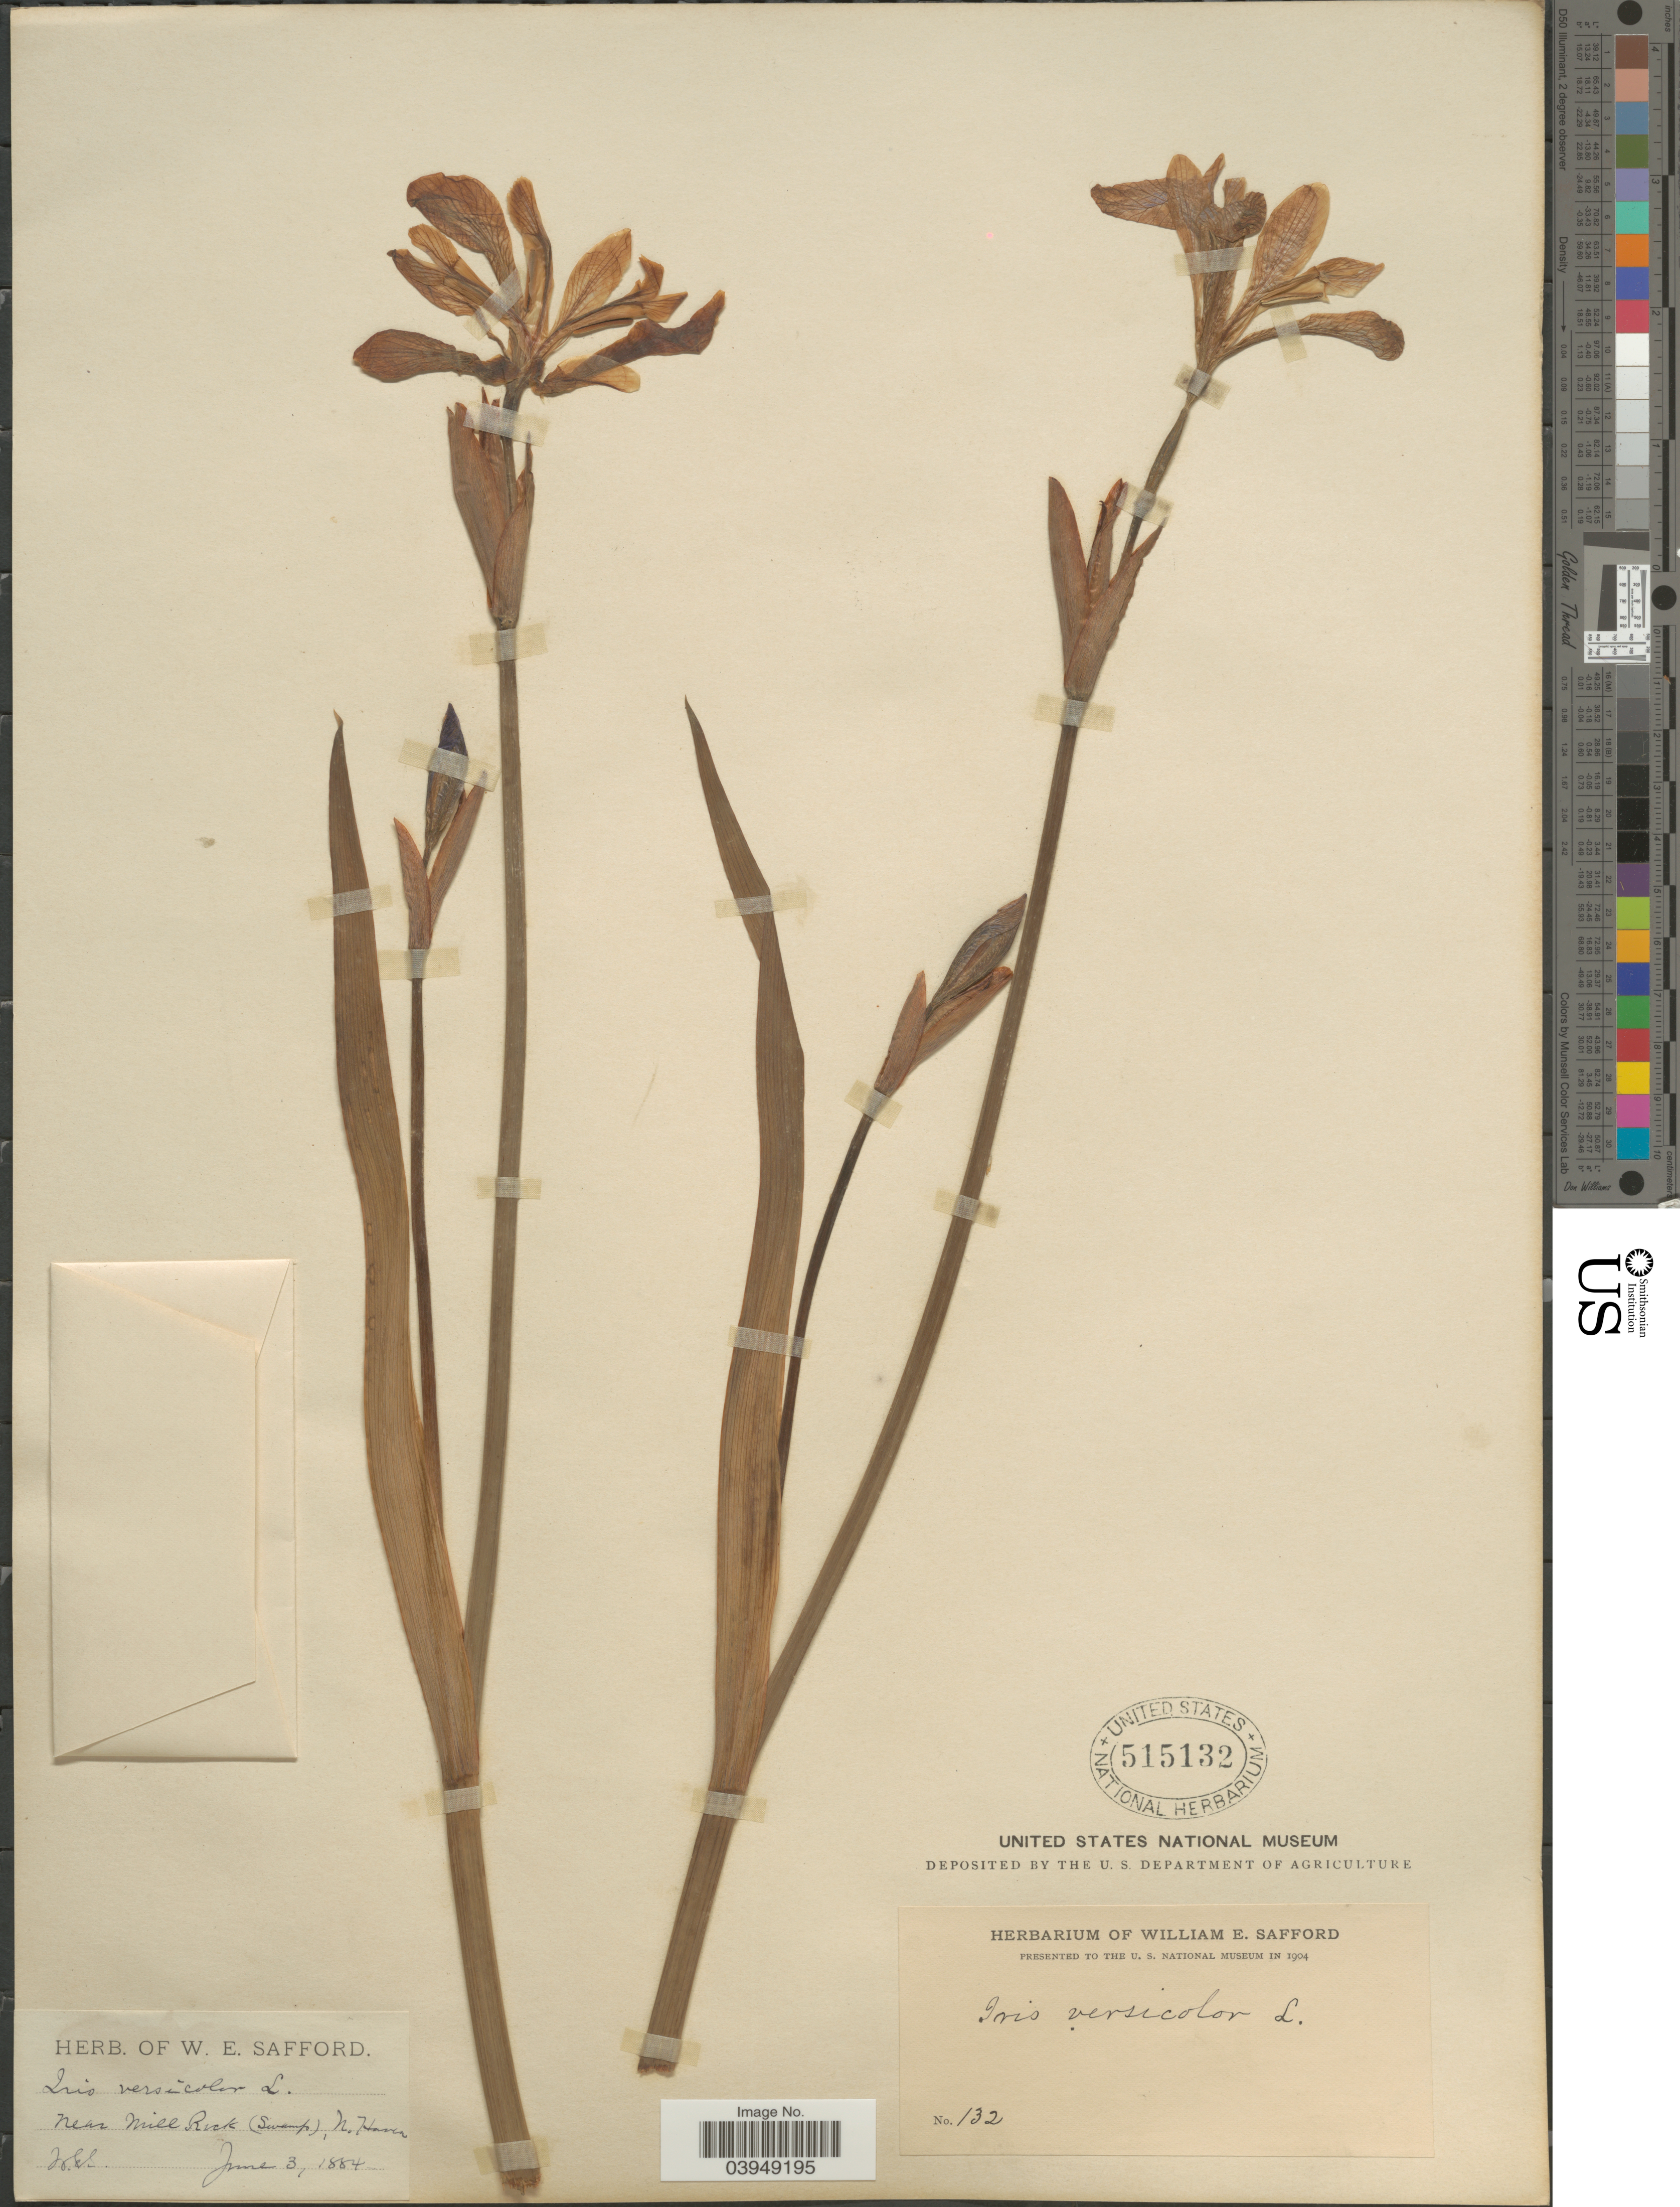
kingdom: Plantae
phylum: Tracheophyta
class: Liliopsida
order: Asparagales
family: Iridaceae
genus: Iris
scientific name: Iris versicolor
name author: L.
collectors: W. E. Safford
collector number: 132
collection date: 1884-06-03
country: United States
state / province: Connecticut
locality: Near Mill Rock (Swamp), N. Haven.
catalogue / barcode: US 515132